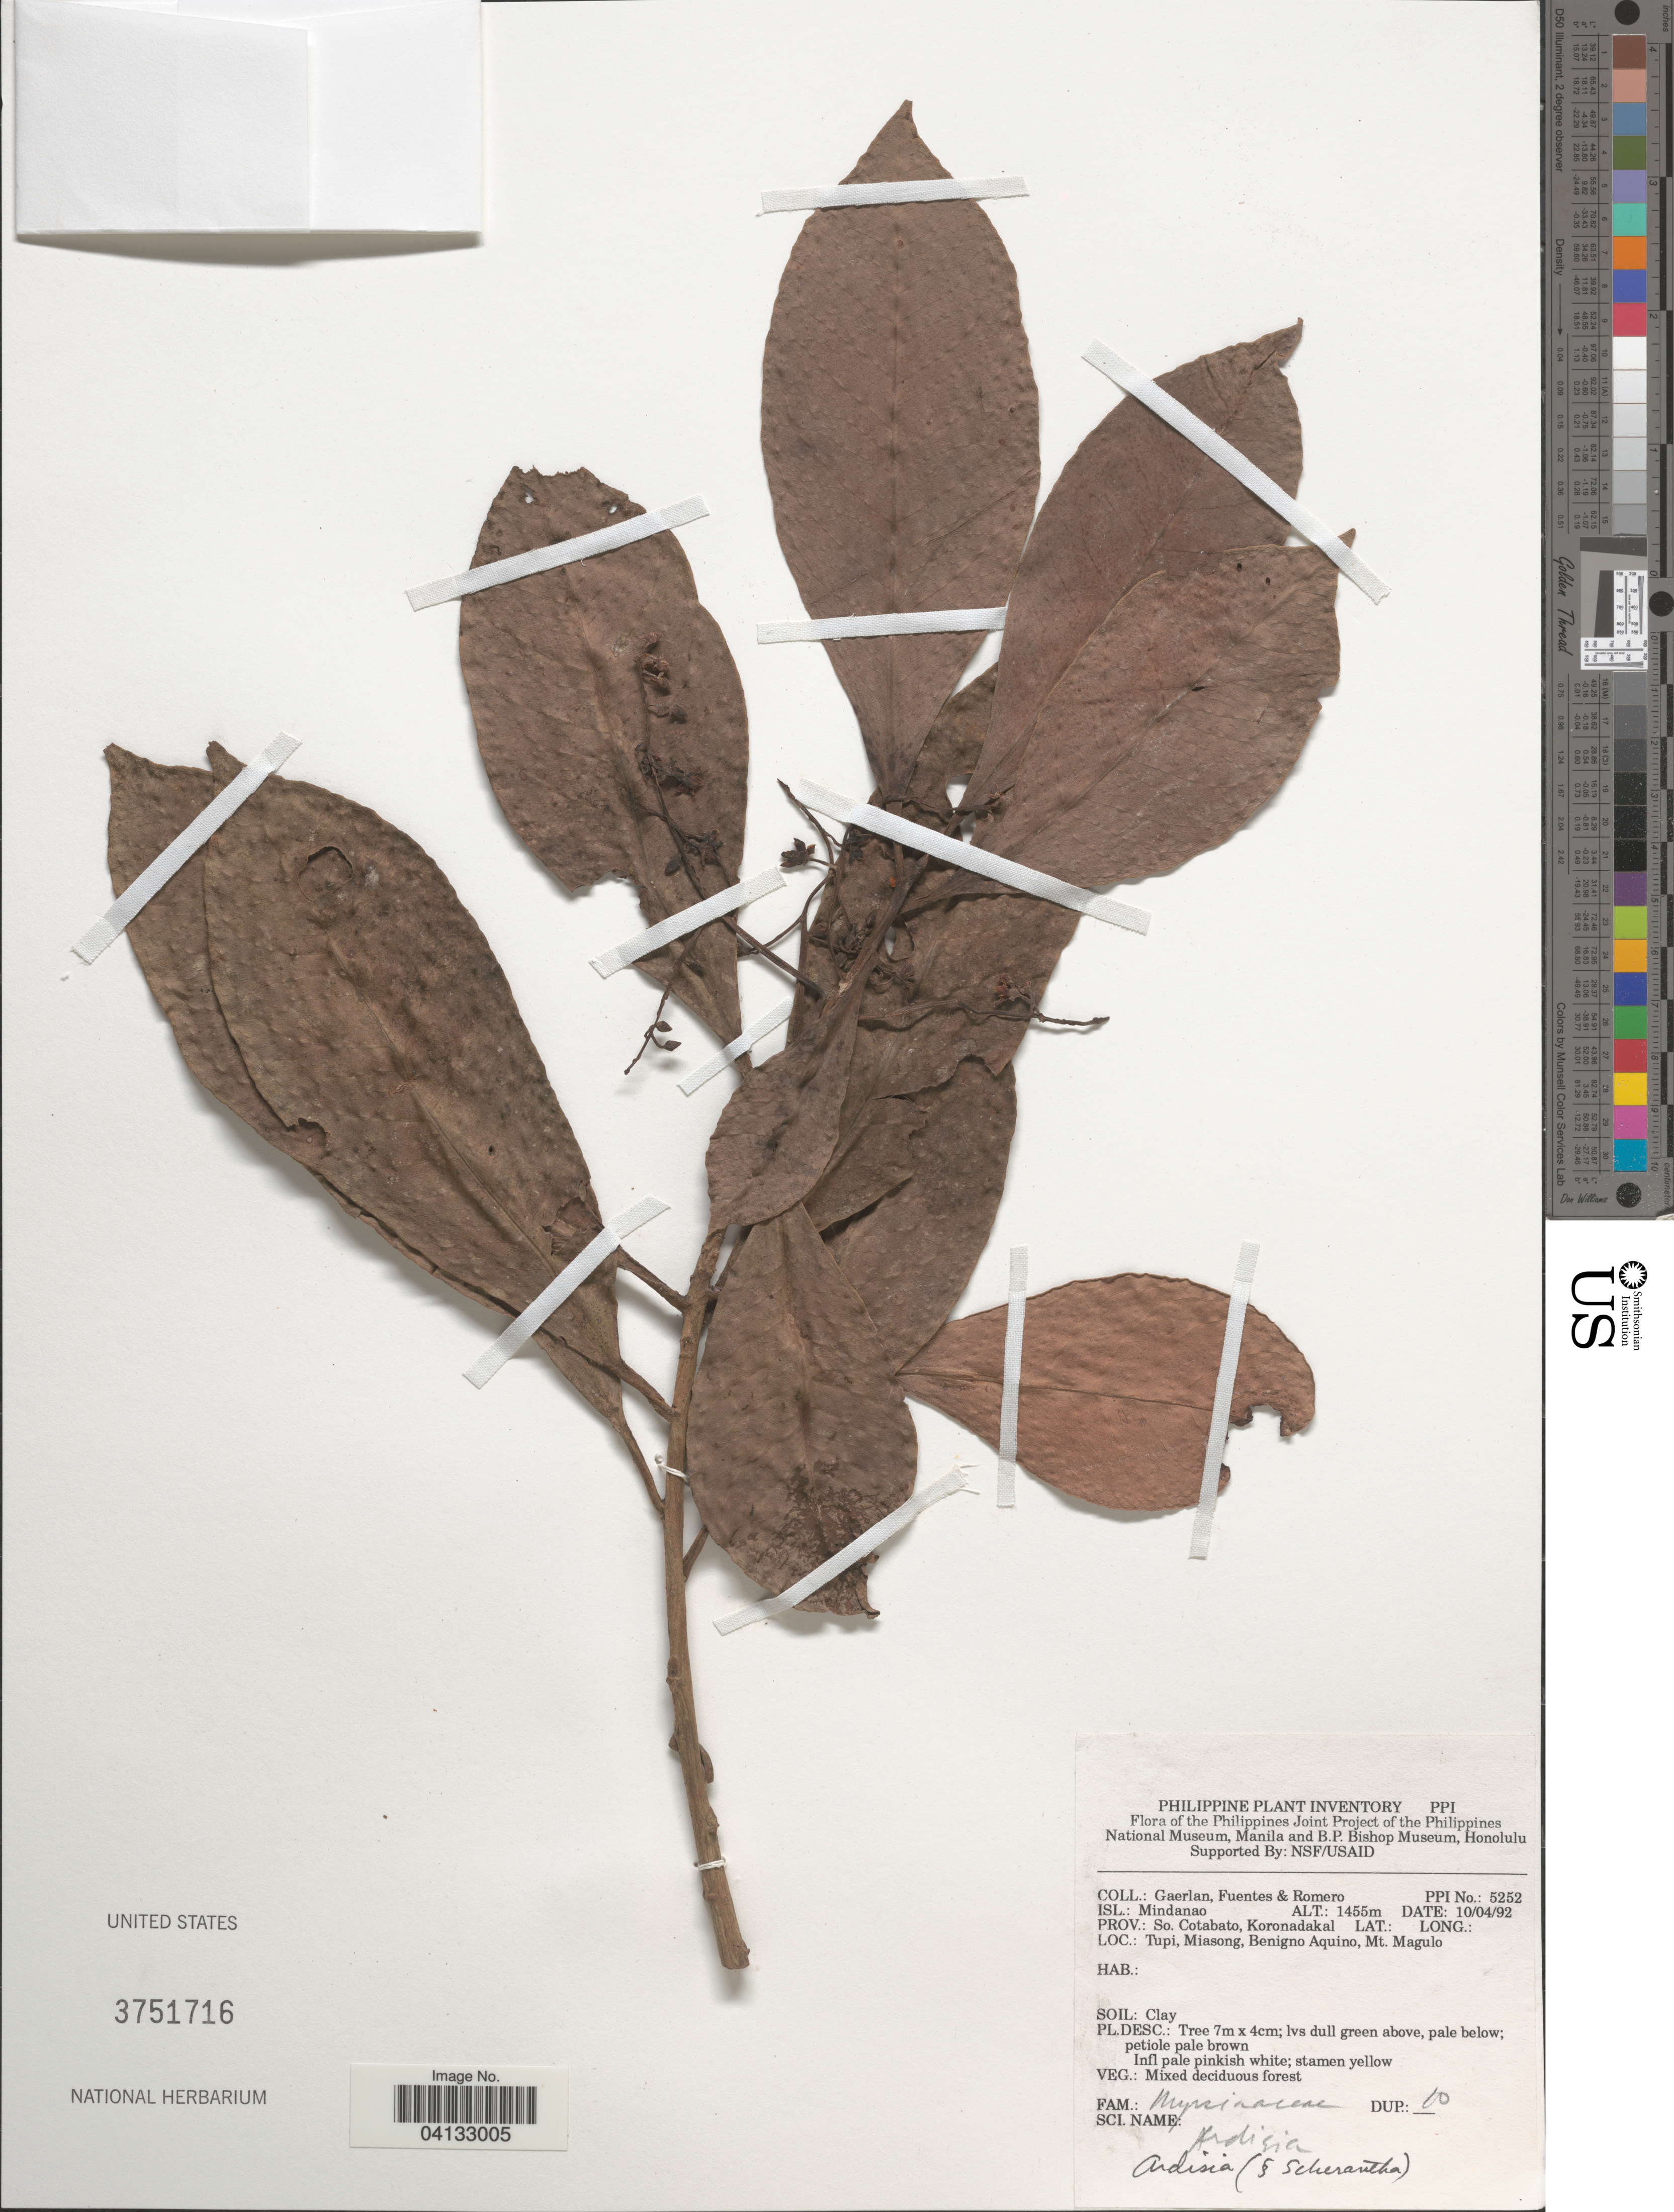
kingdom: Plantae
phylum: Tracheophyta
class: Magnoliopsida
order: Ericales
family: Primulaceae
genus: Ardisia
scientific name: Ardisia sp.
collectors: Gaerlan, -. Fuentes & -. Romero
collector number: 5252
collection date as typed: Transcribed d/m/y: 10/4/92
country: Philippines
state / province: Soccsksargen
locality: Isl.: Mindanao. Prov.: So. Cotabato, Koronadakal. Tupi, Miasong, Benigno Aquino, Mt. Magulo.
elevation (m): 1455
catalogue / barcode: US 3751716